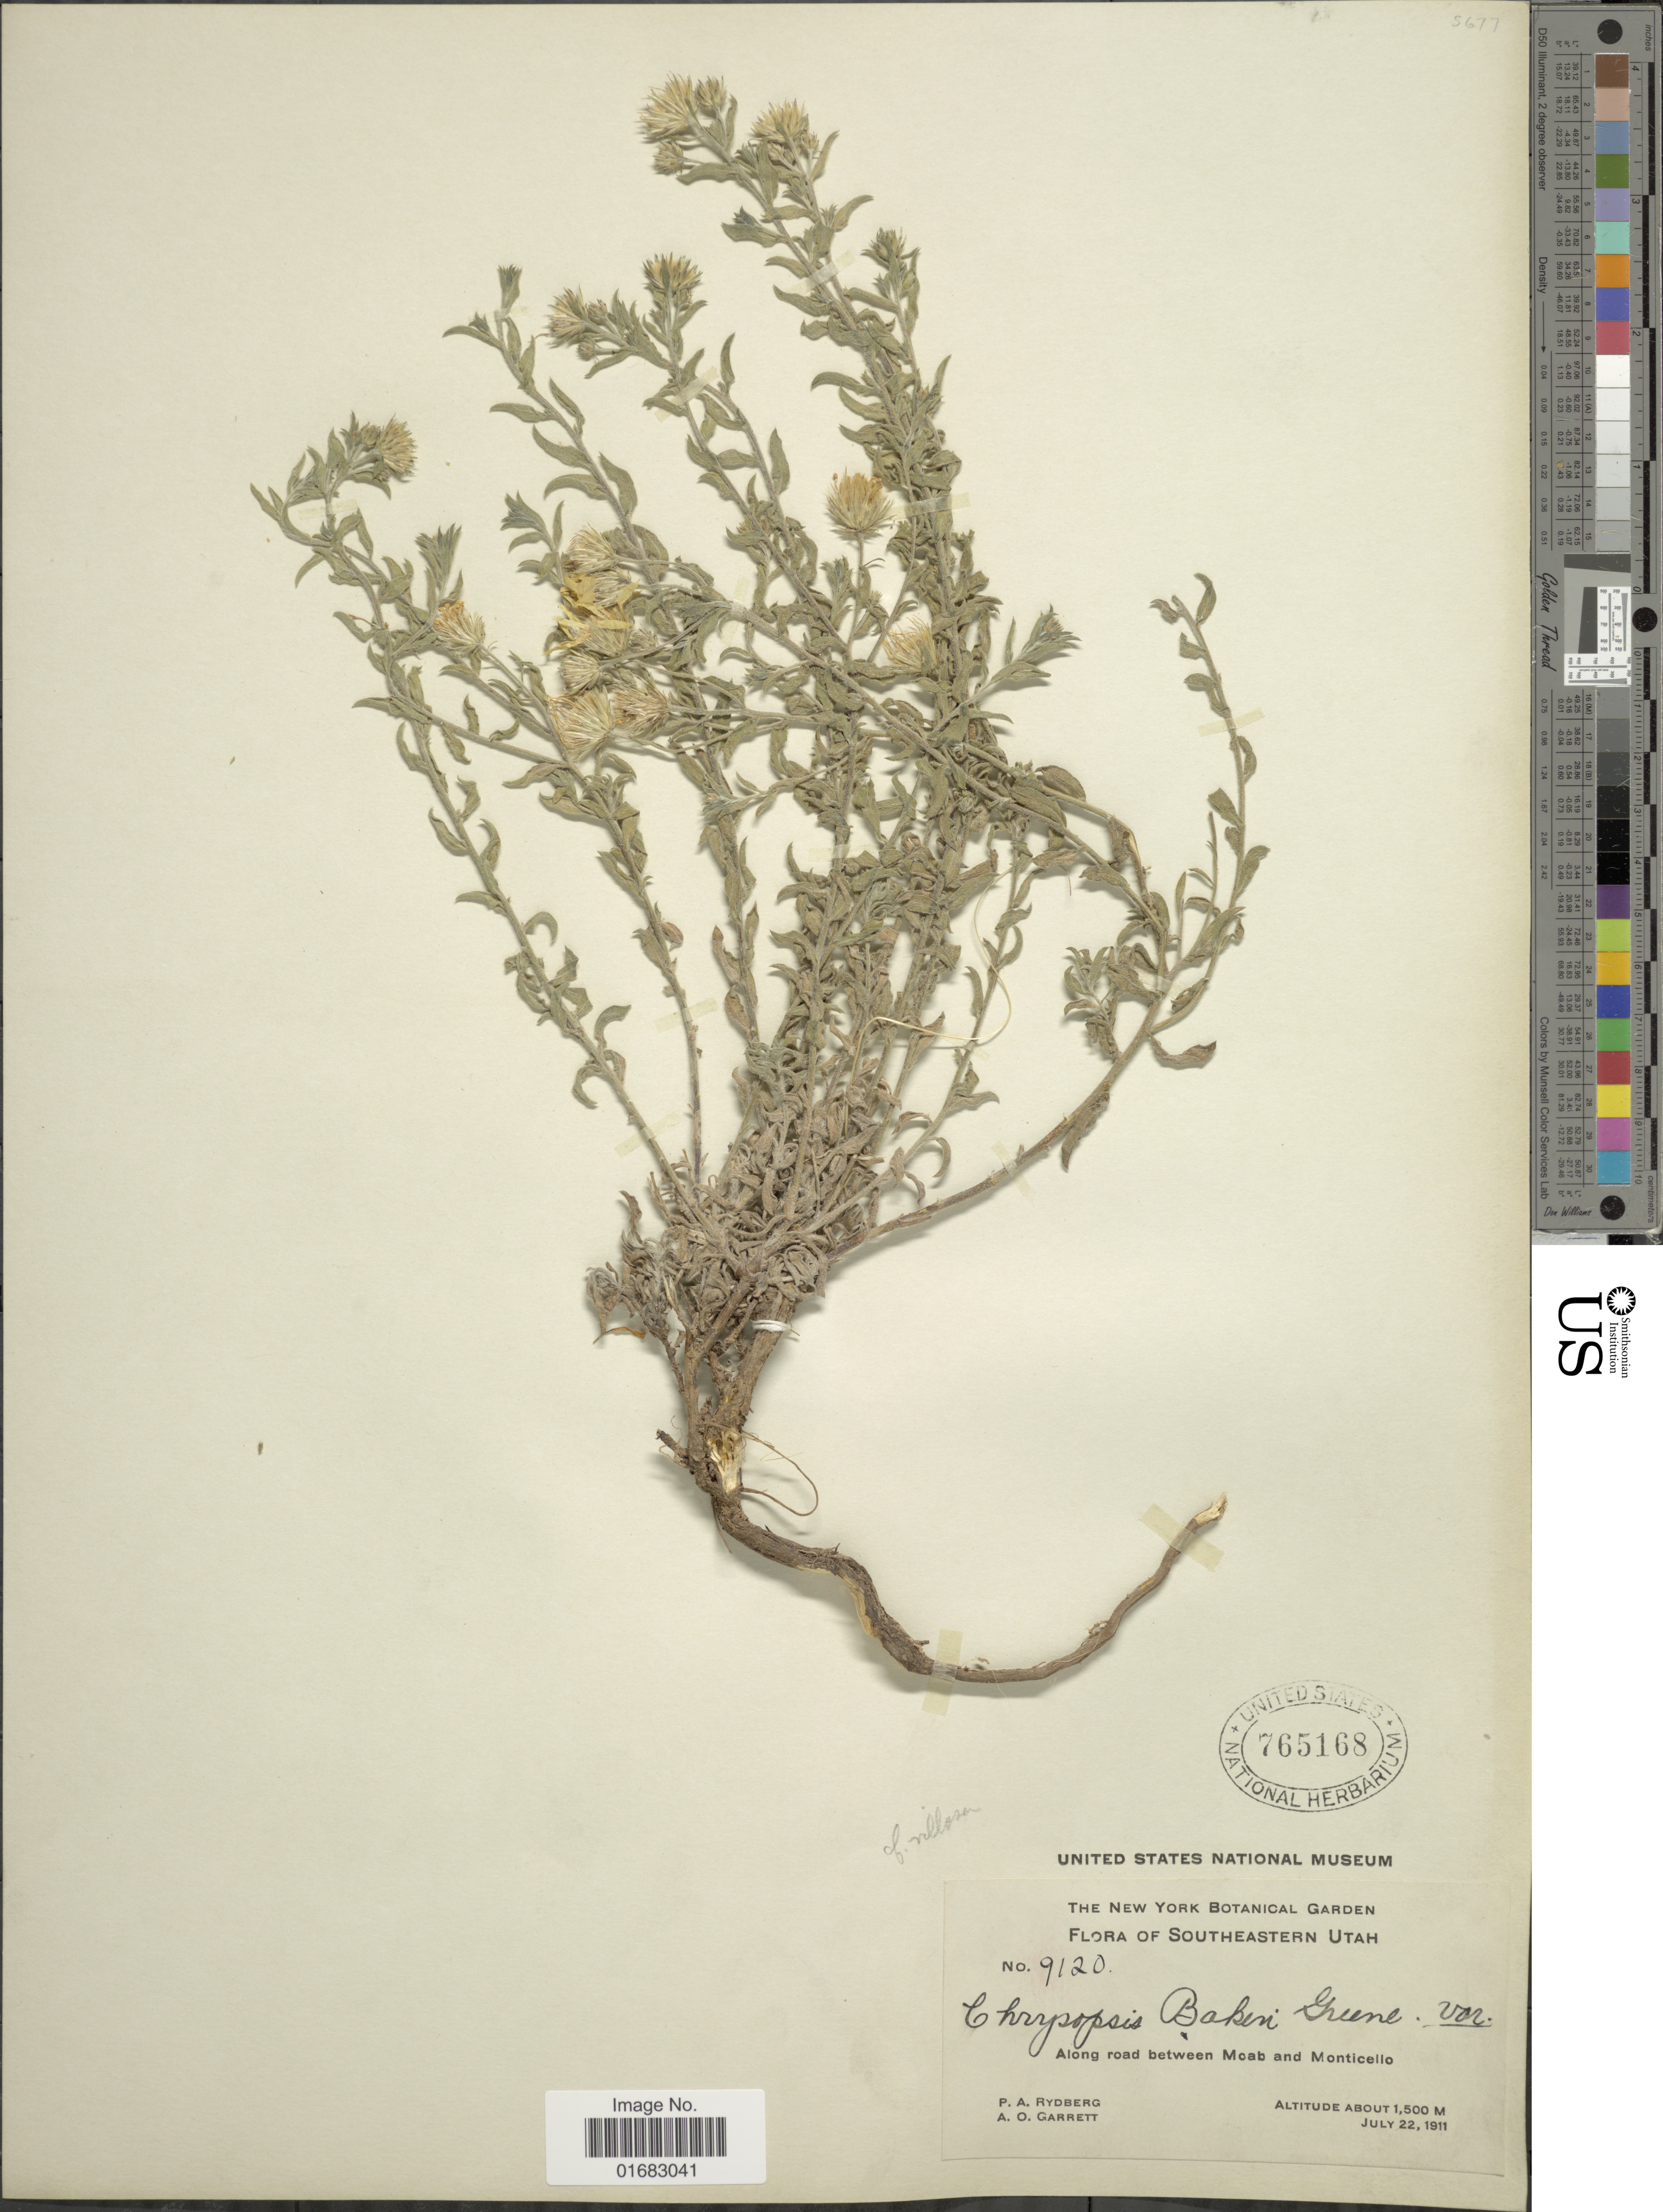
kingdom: Plantae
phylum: Tracheophyta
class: Magnoliopsida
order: Asterales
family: Asteraceae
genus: Heterotheca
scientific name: Heterotheca villosa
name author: (Pursh) Shinners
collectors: P. A. Rydberg & A. O. Garrett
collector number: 9120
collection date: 1911-07-22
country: United States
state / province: Utah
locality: Southeastern Utah. Along road between Moab and Monicello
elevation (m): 1500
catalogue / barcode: US 765168